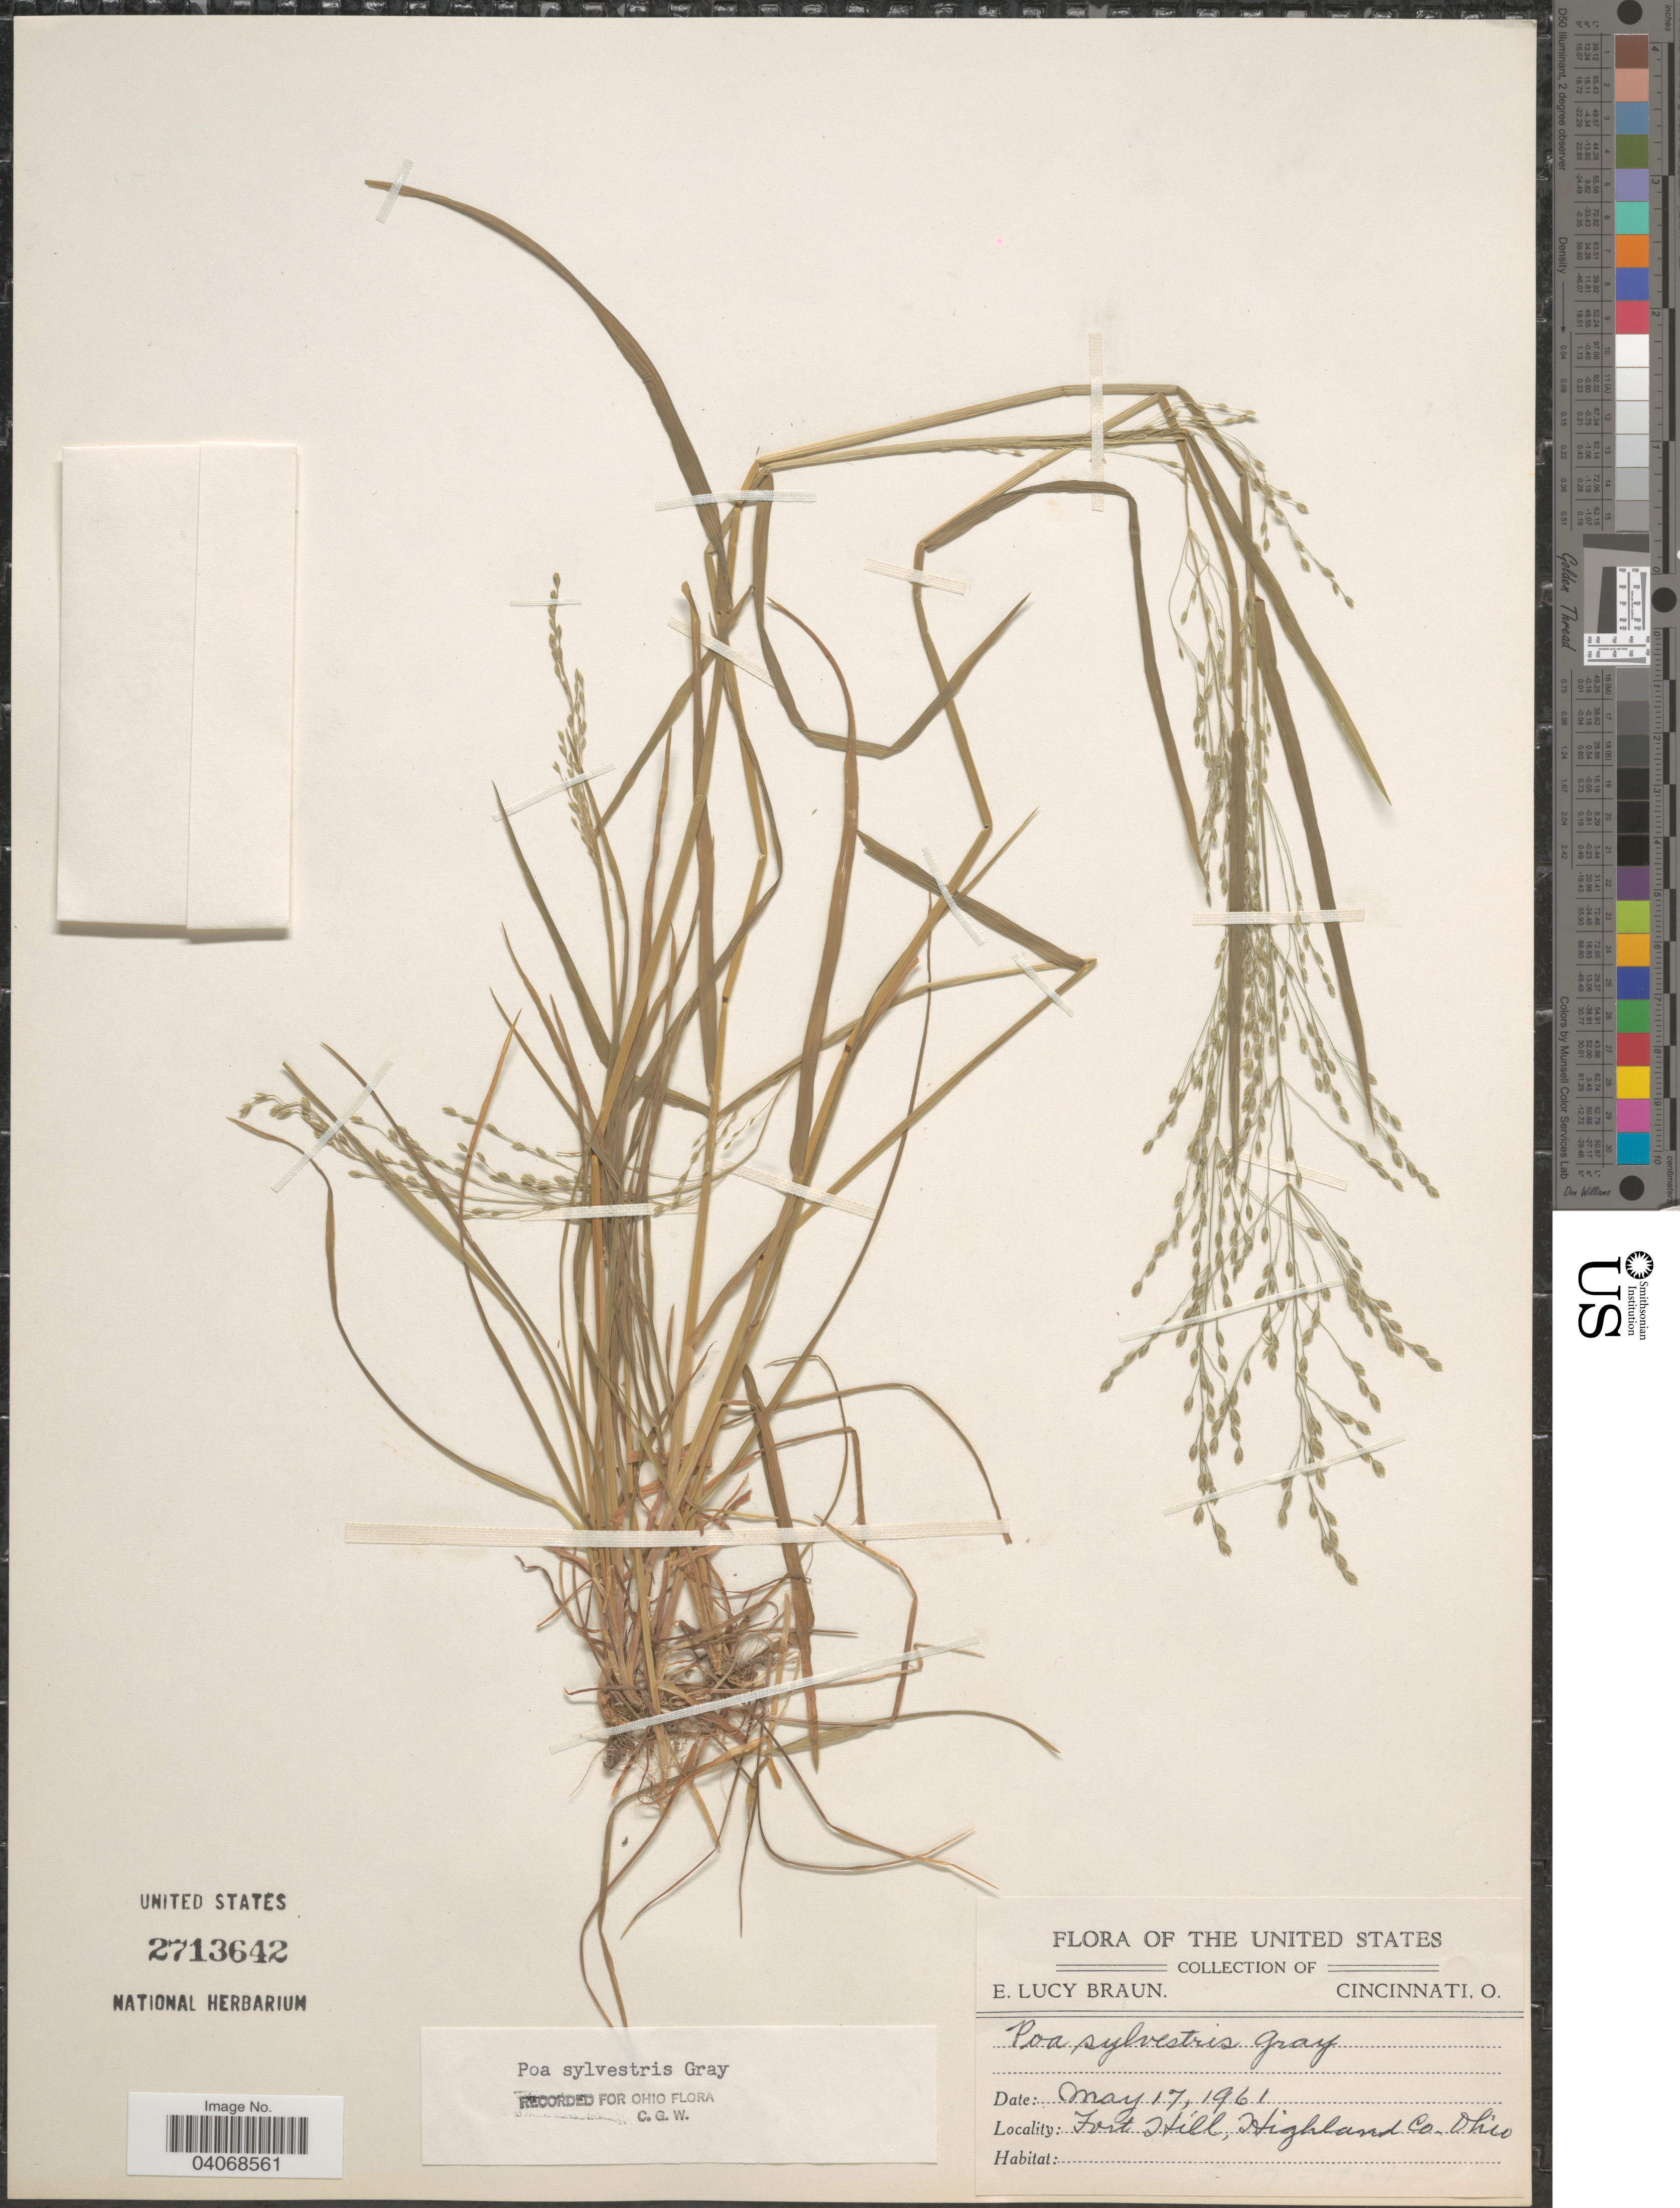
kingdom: Plantae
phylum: Tracheophyta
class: Liliopsida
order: Poales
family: Poaceae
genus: Poa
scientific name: Poa sylvestris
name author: A. Gray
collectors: E. L. Braun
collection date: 1961-05-17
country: United States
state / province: Ohio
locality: Fort Hill, Highland Co.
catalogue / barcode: US 2713642